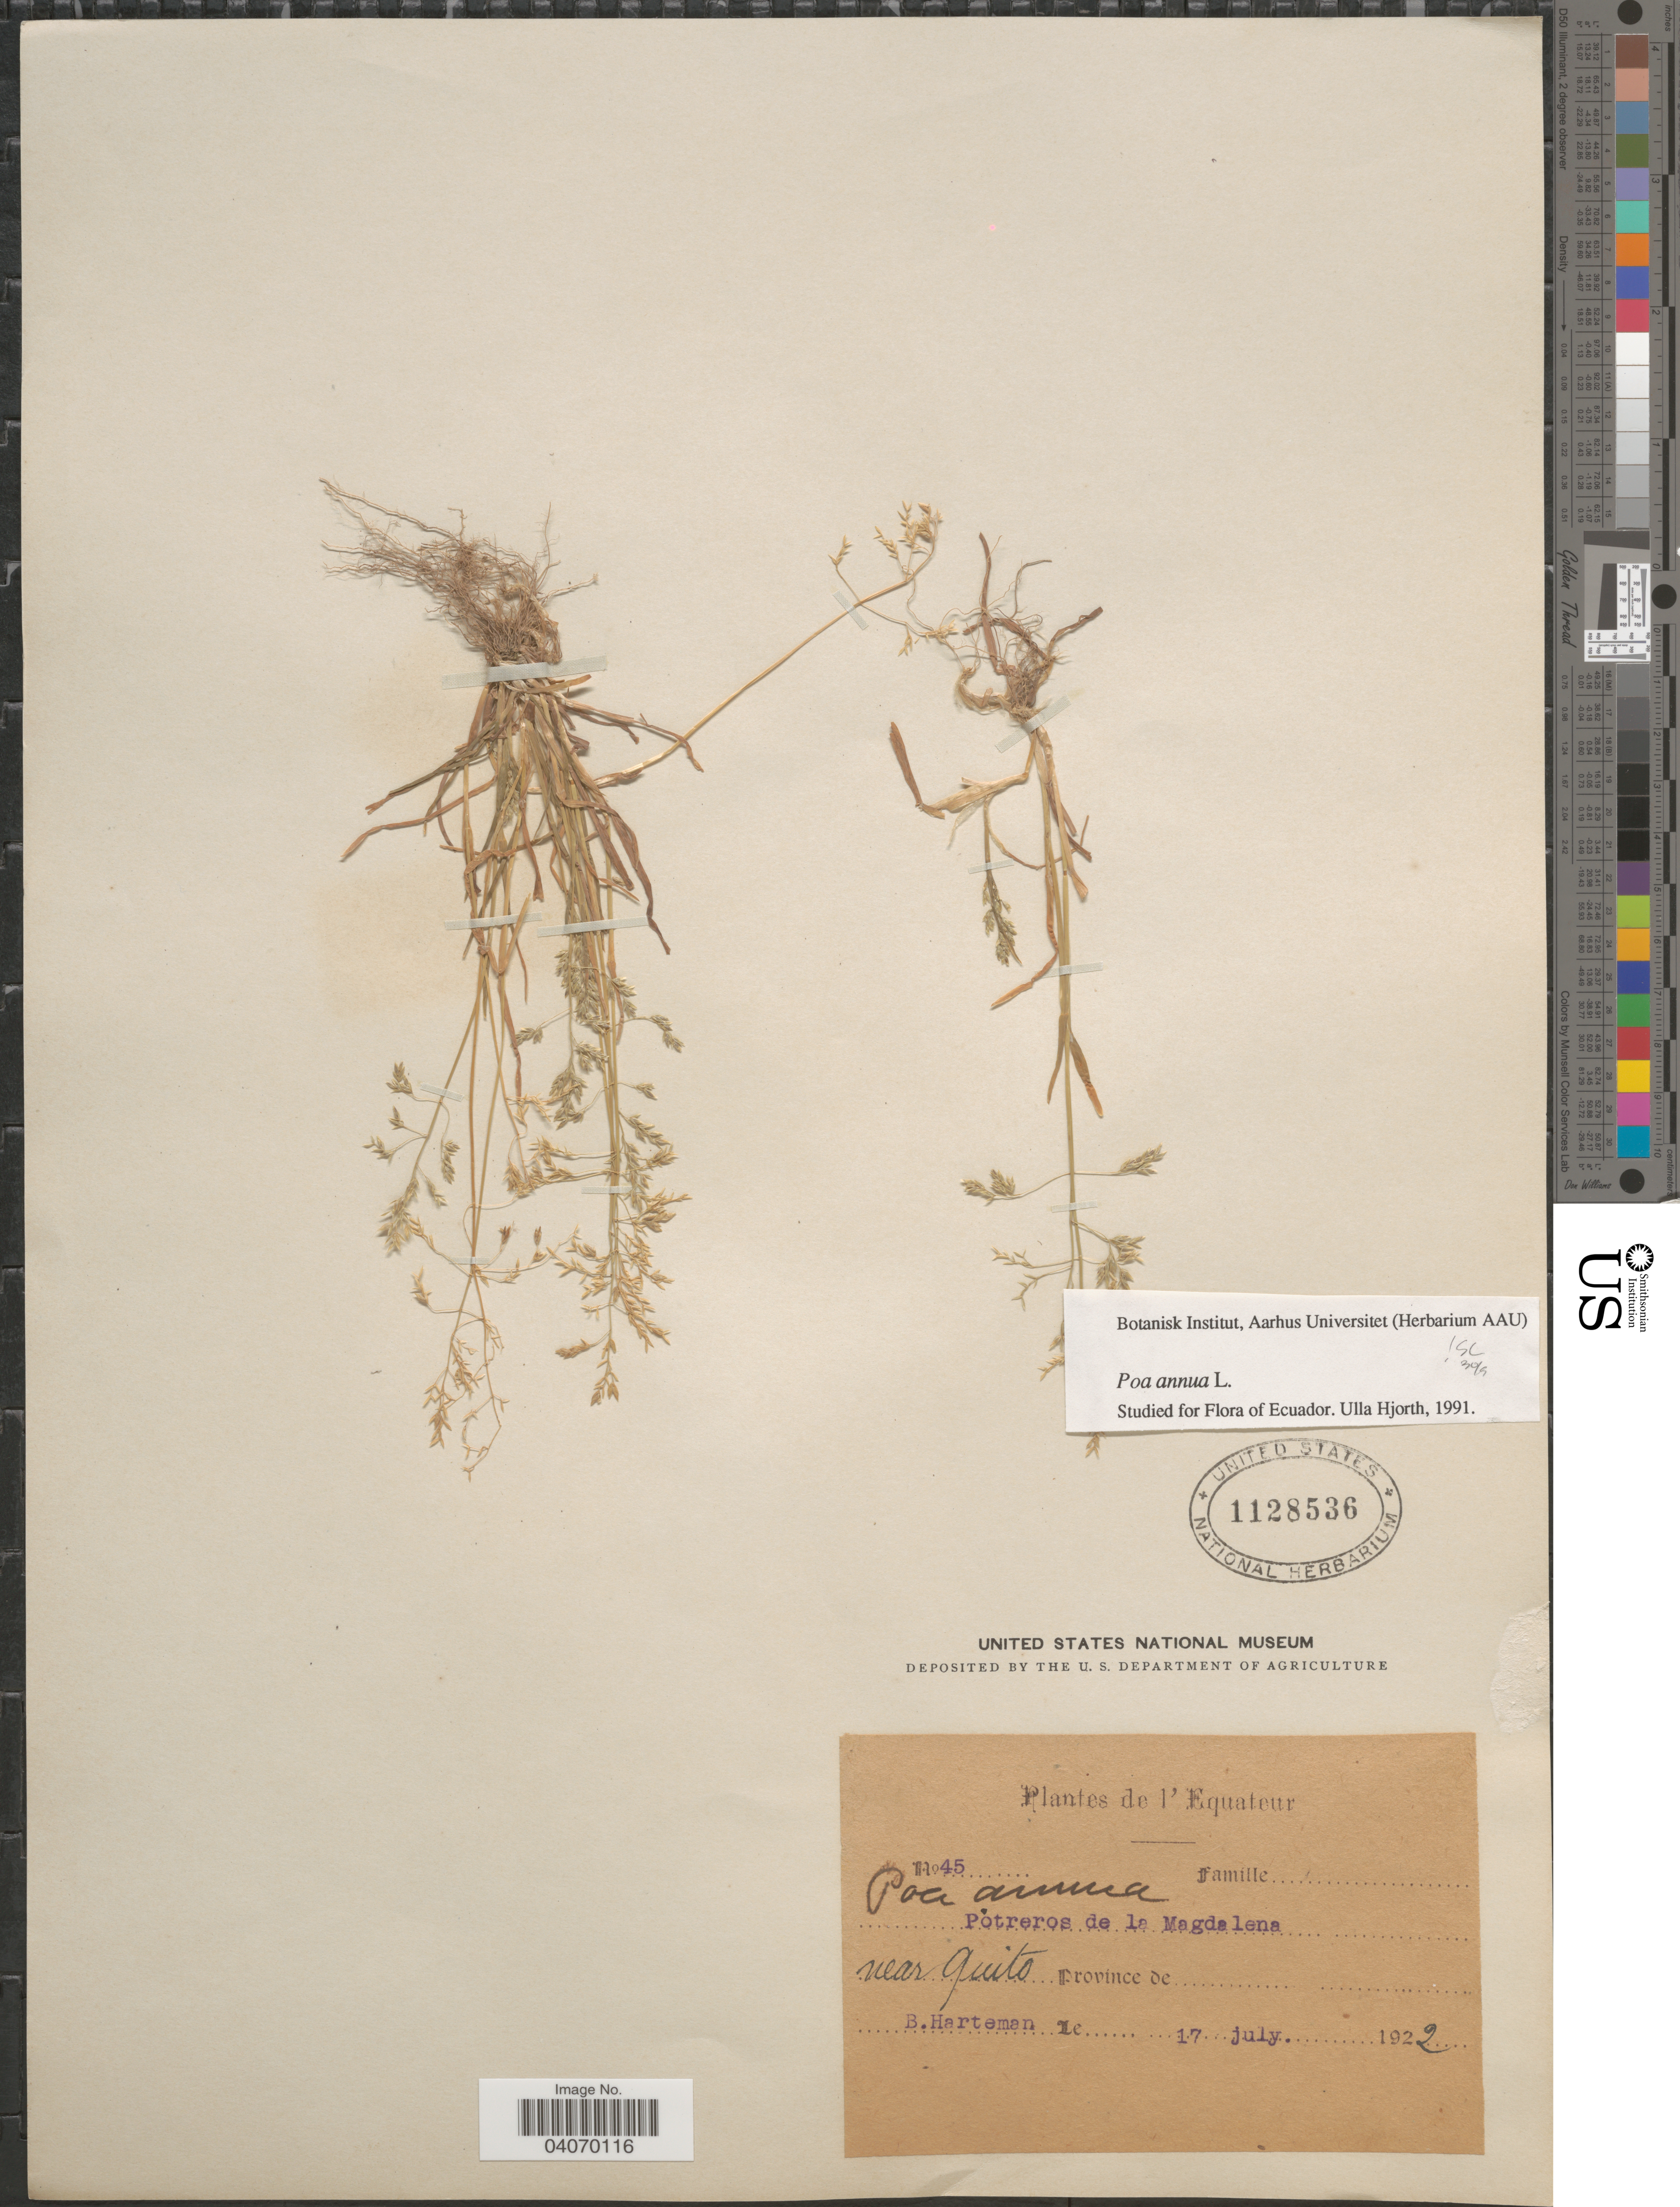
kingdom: Plantae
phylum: Tracheophyta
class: Liliopsida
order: Poales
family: Poaceae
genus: Poa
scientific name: Poa annua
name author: L.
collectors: Harteman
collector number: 45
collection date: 1922-07-17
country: Ecuador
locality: Potreros de la Magdalena near Quito.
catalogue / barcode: US 1128536